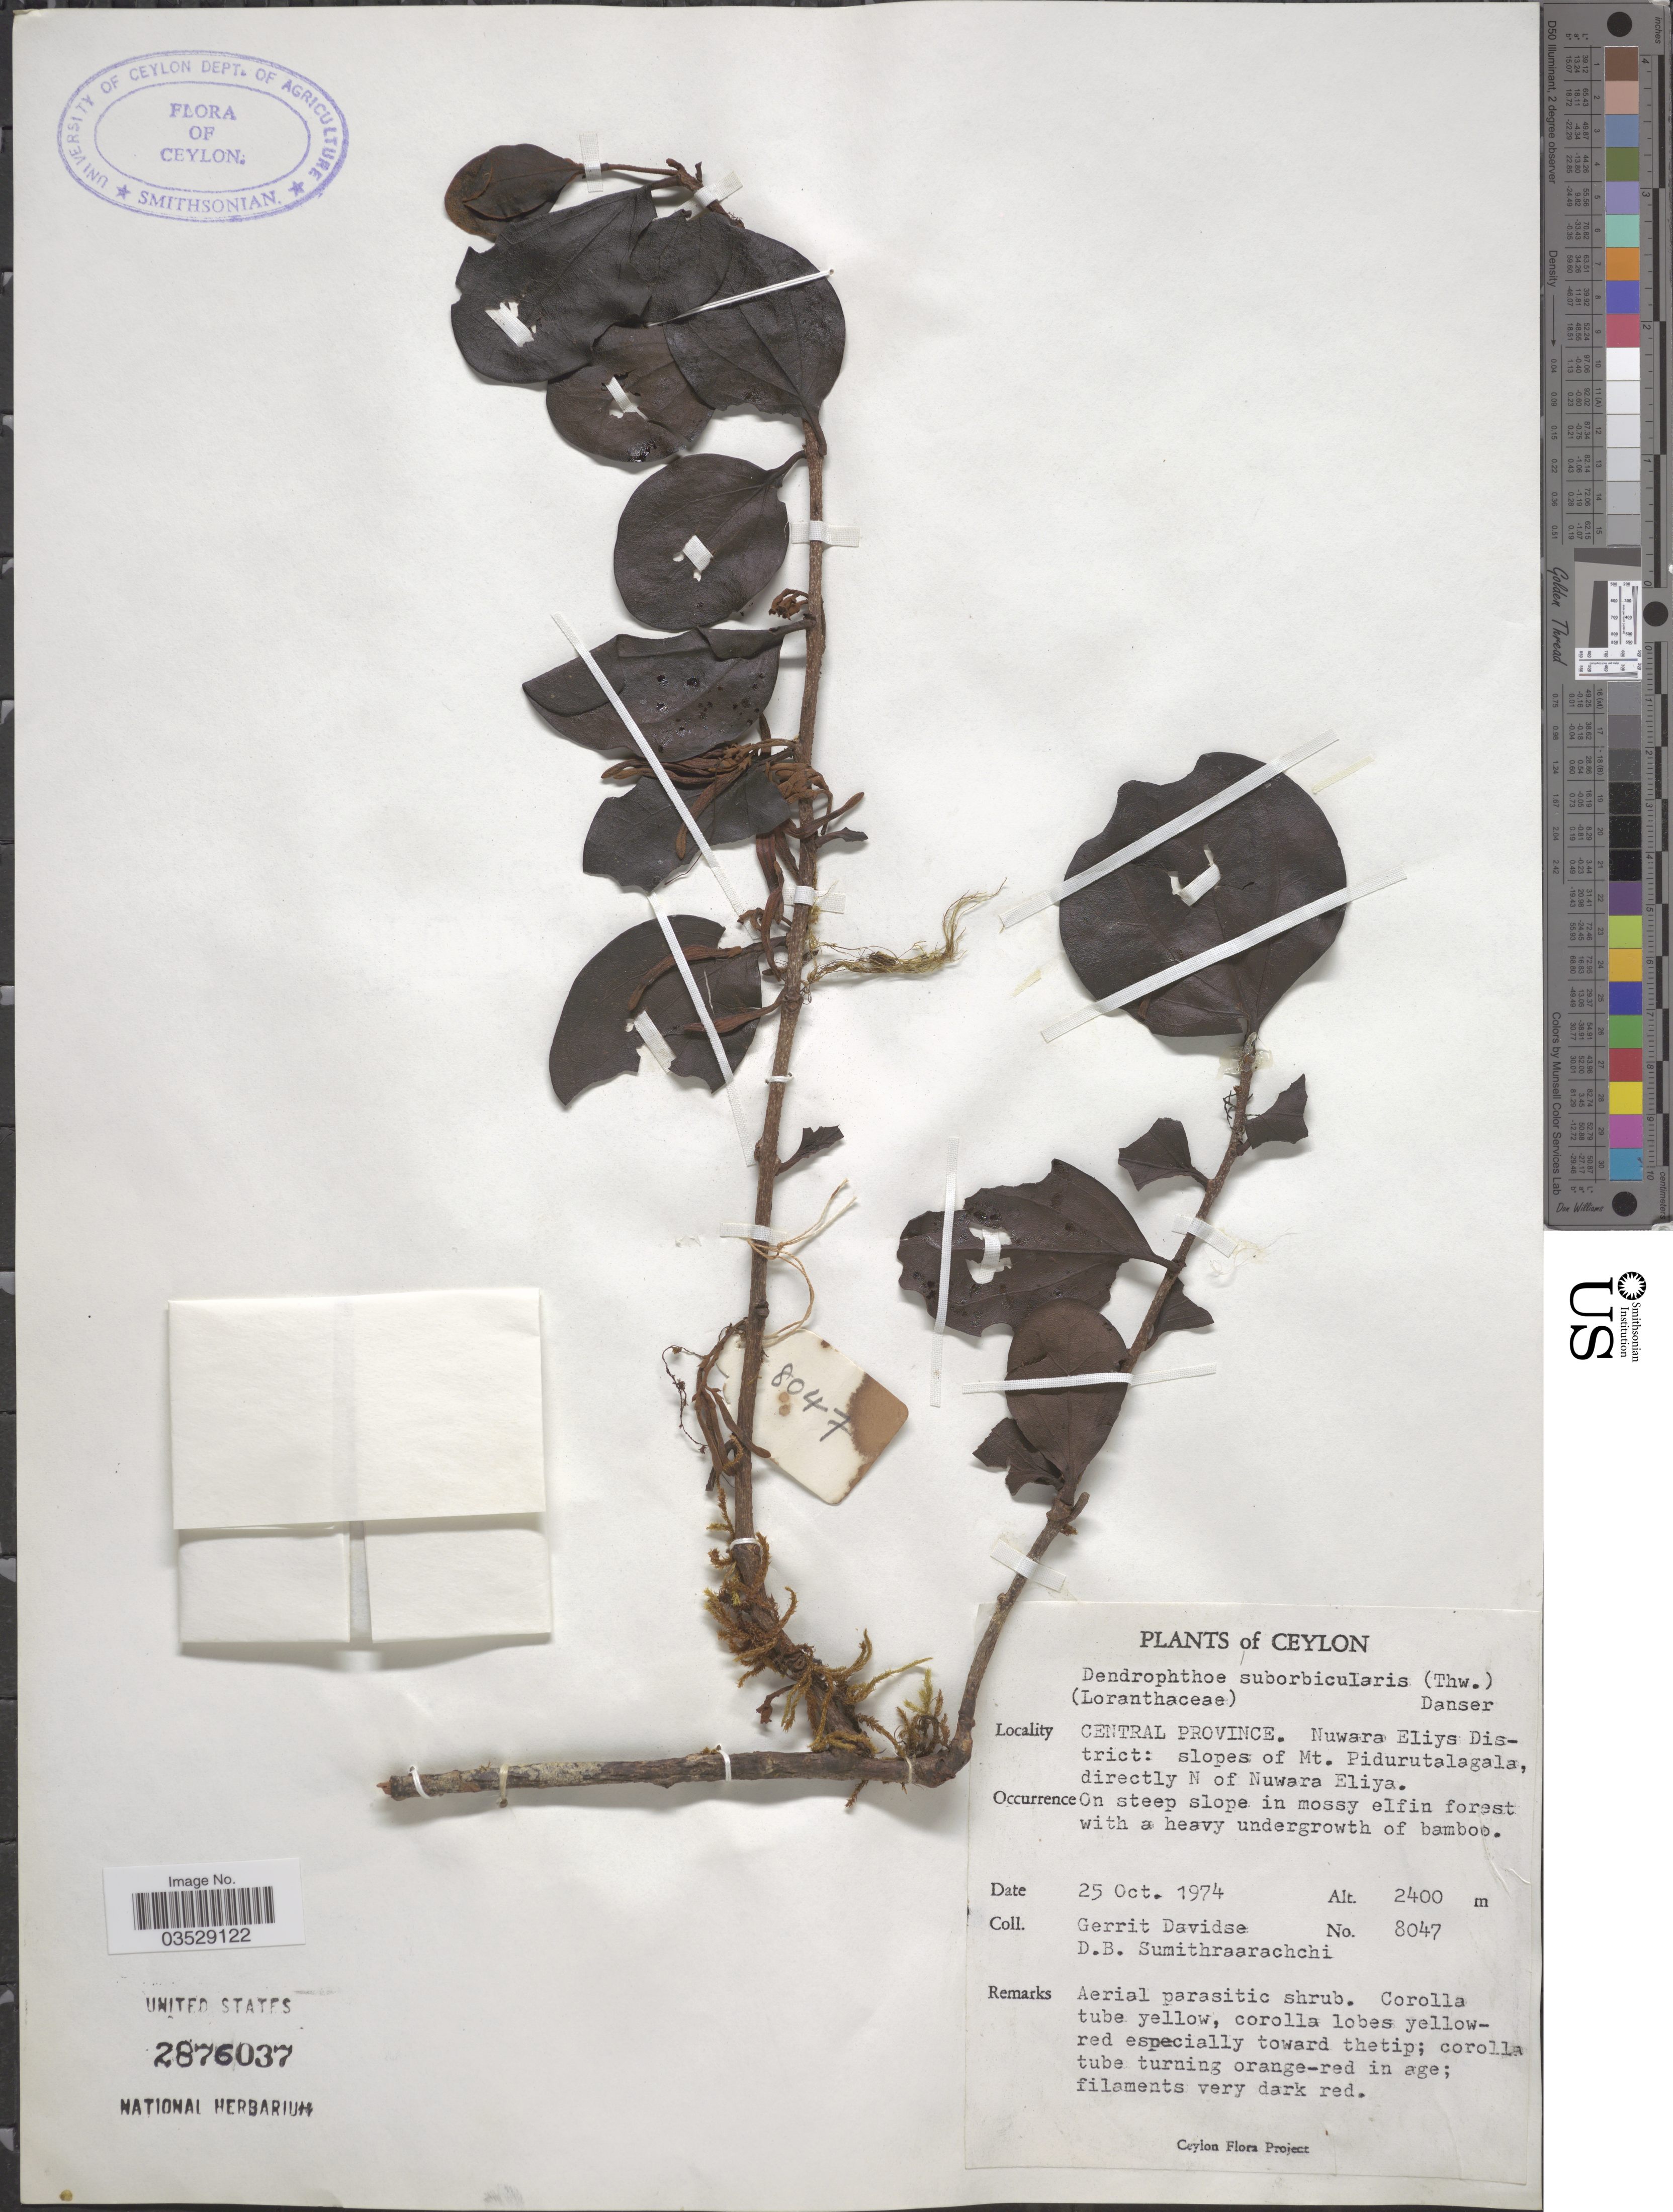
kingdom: Plantae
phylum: Tracheophyta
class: Magnoliopsida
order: Santalales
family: Loranthaceae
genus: Dendrophthoe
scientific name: Dendrophthoe suborbicularis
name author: Danser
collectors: G. Davidse & D. B. Sumithraarachchi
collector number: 8047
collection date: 1974-10-25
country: Sri Lanka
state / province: Central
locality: Ceylon. Nuwara Eliys District: slopes of Mt. Pidurutalagala, directly N of Nuwara Eliya.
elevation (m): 2400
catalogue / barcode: US 2876037